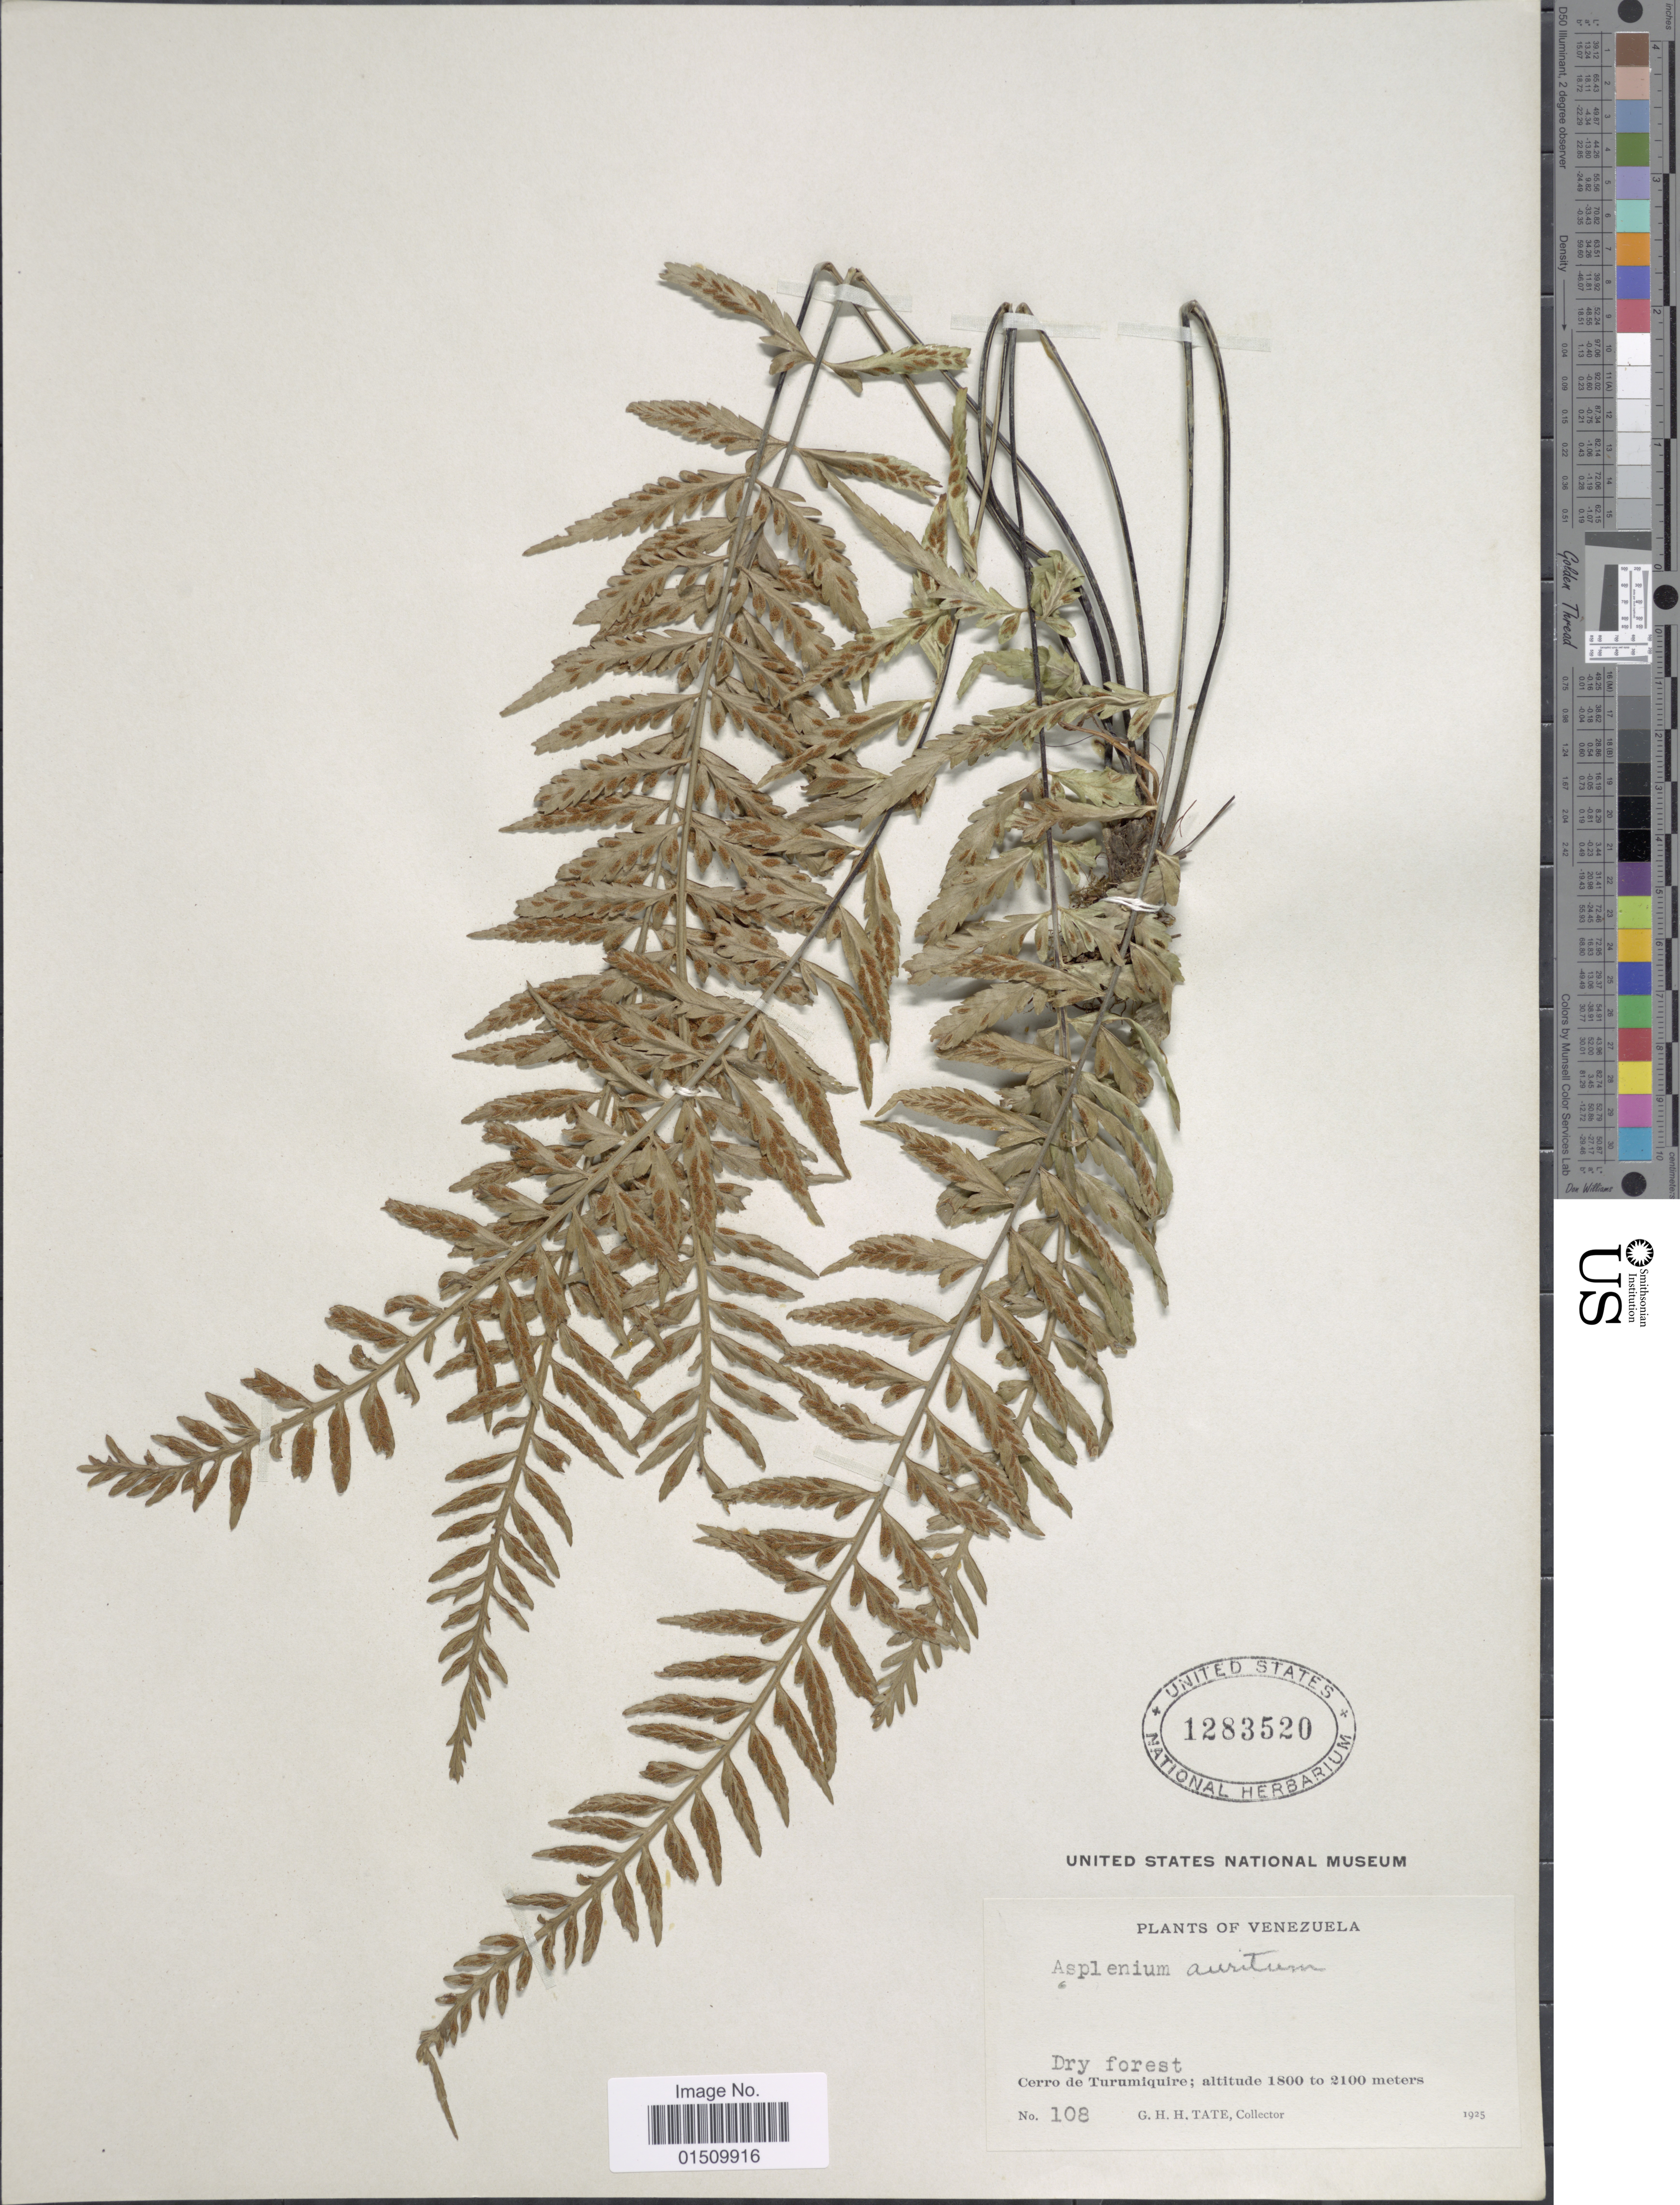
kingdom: Plantae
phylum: Tracheophyta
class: Polypodiopsida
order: Polypodiales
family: Aspleniaceae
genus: Asplenium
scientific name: Asplenium auritum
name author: Sw.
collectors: G. Tate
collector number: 108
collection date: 1925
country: Venezuela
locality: Venezuela, Cerro de Turumiquire.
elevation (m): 1800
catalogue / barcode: US 1283520